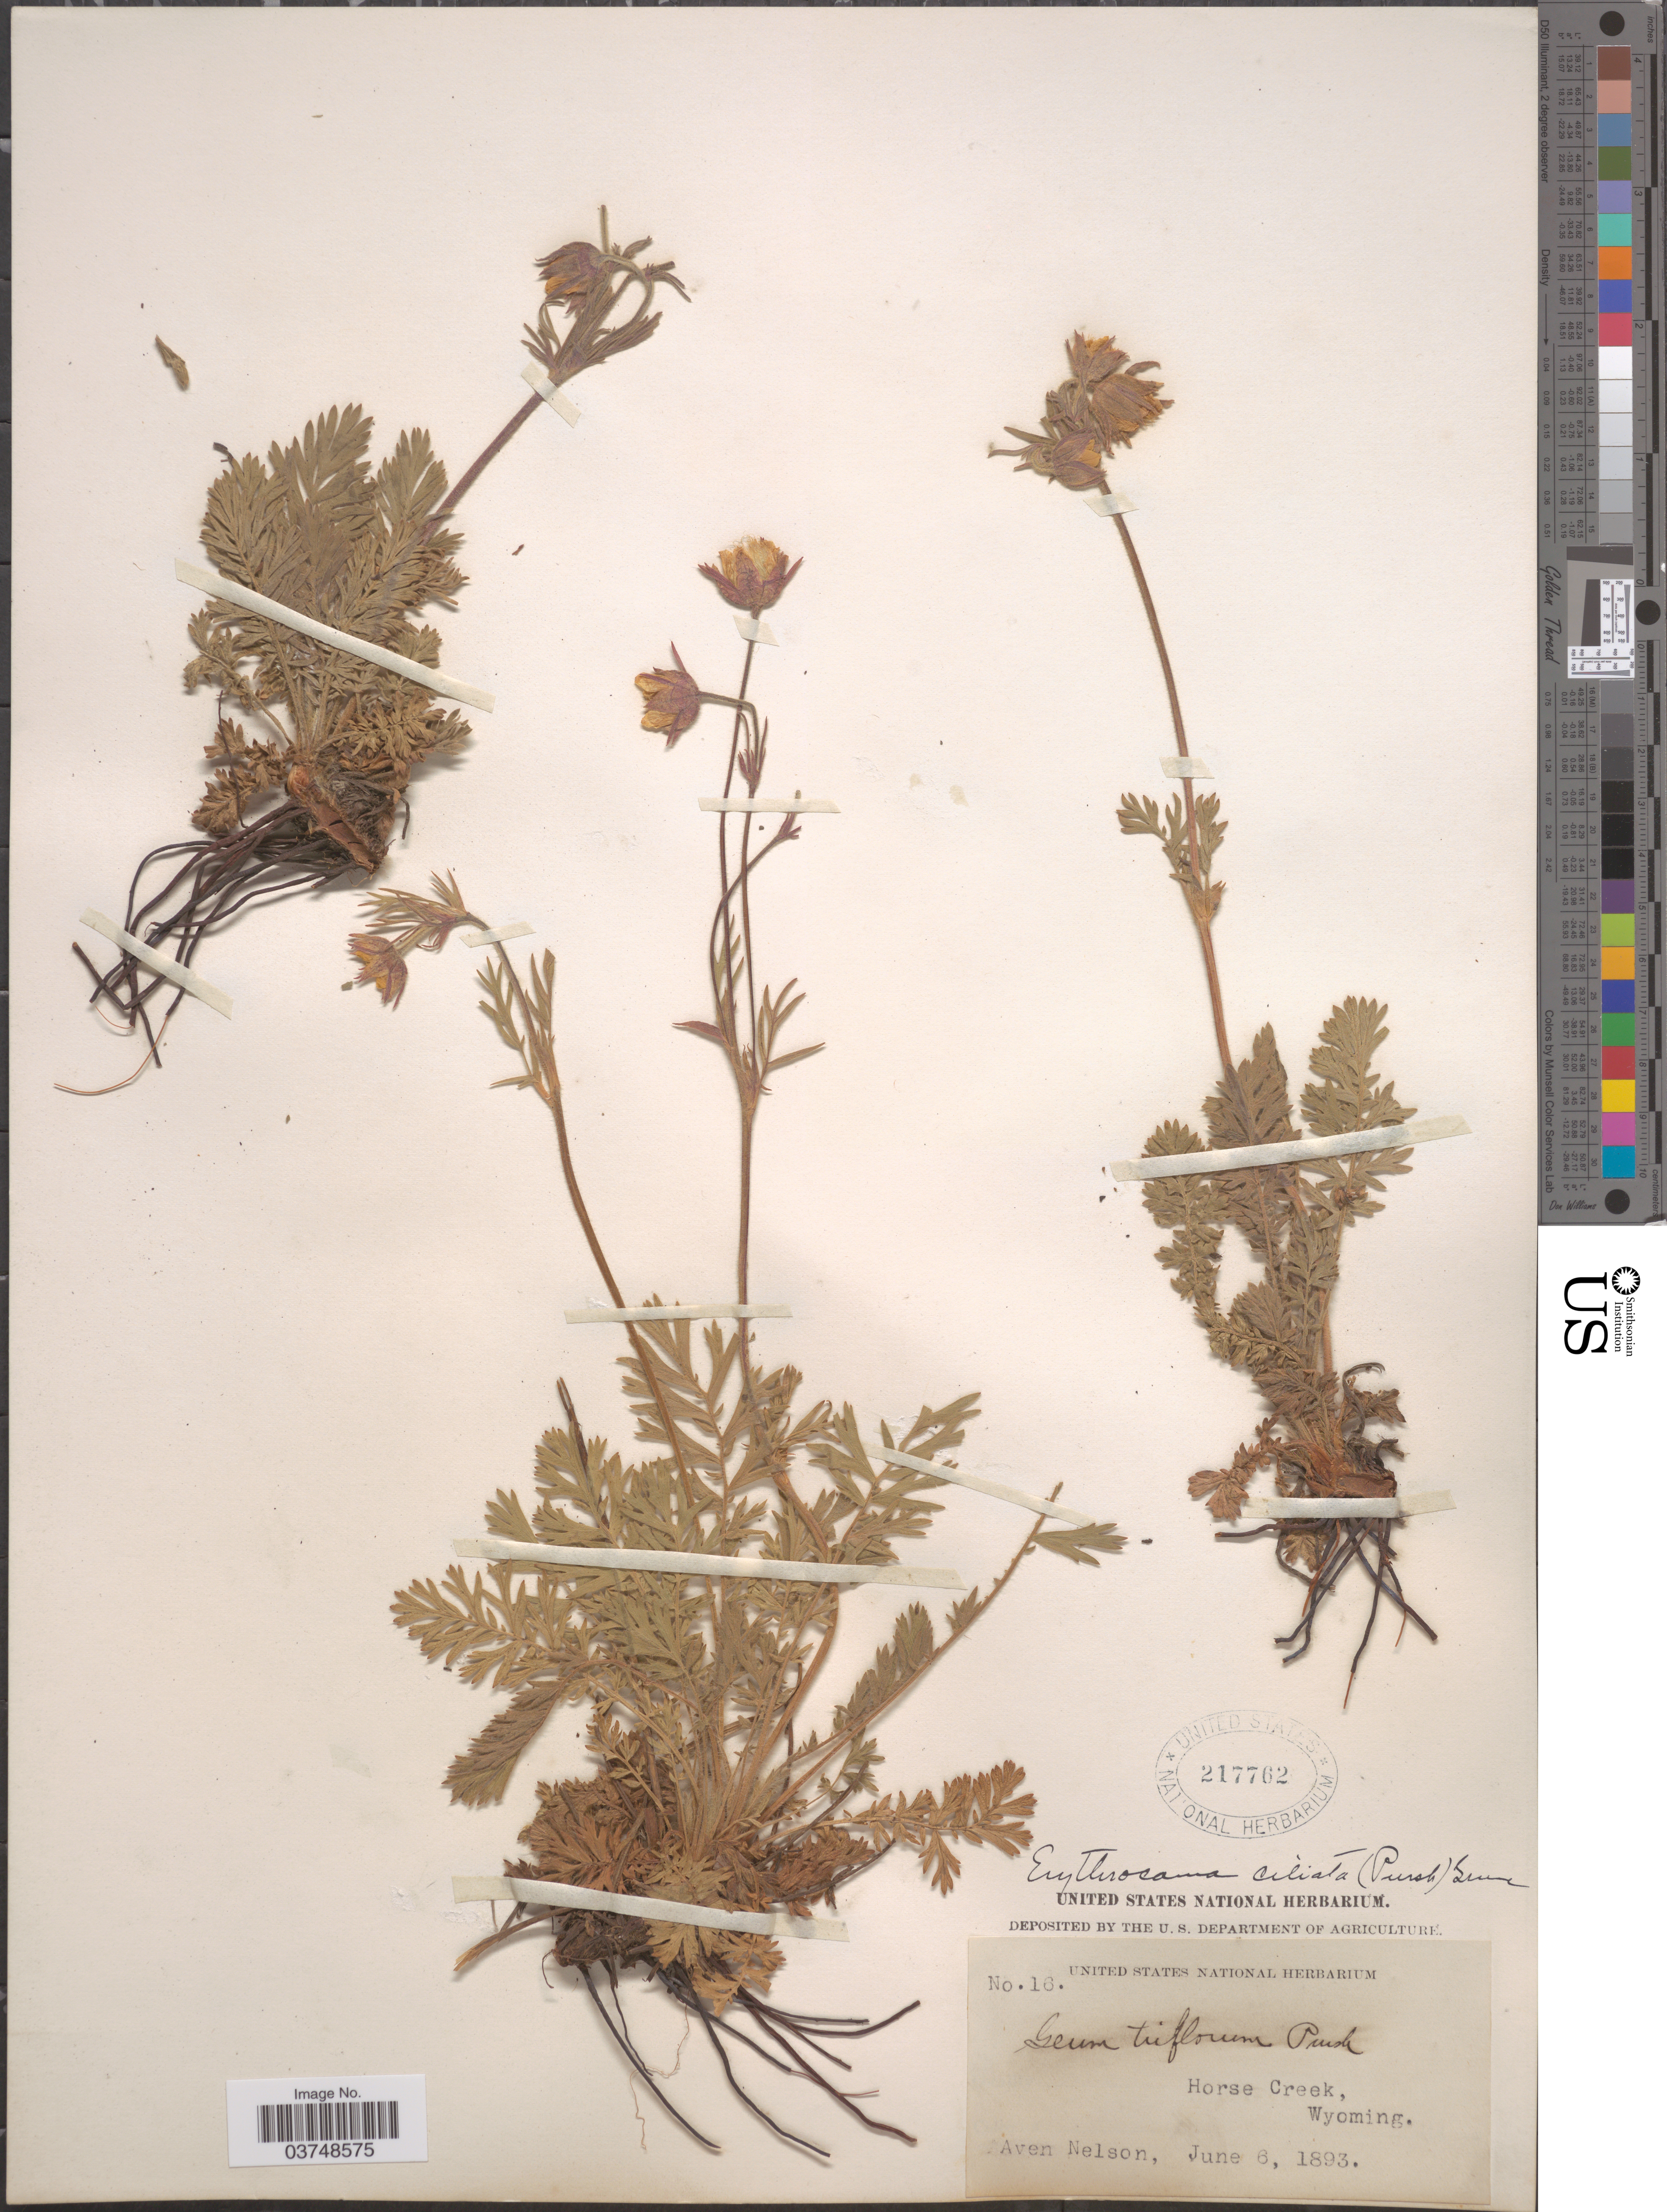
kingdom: Plantae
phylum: Tracheophyta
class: Magnoliopsida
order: Rosales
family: Rosaceae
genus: Geum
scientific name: Geum triflorum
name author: Pursh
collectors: A. Nelson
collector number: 16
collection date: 1893-06-06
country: United States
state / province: Wyoming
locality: Horse Creek.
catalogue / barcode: US 217762